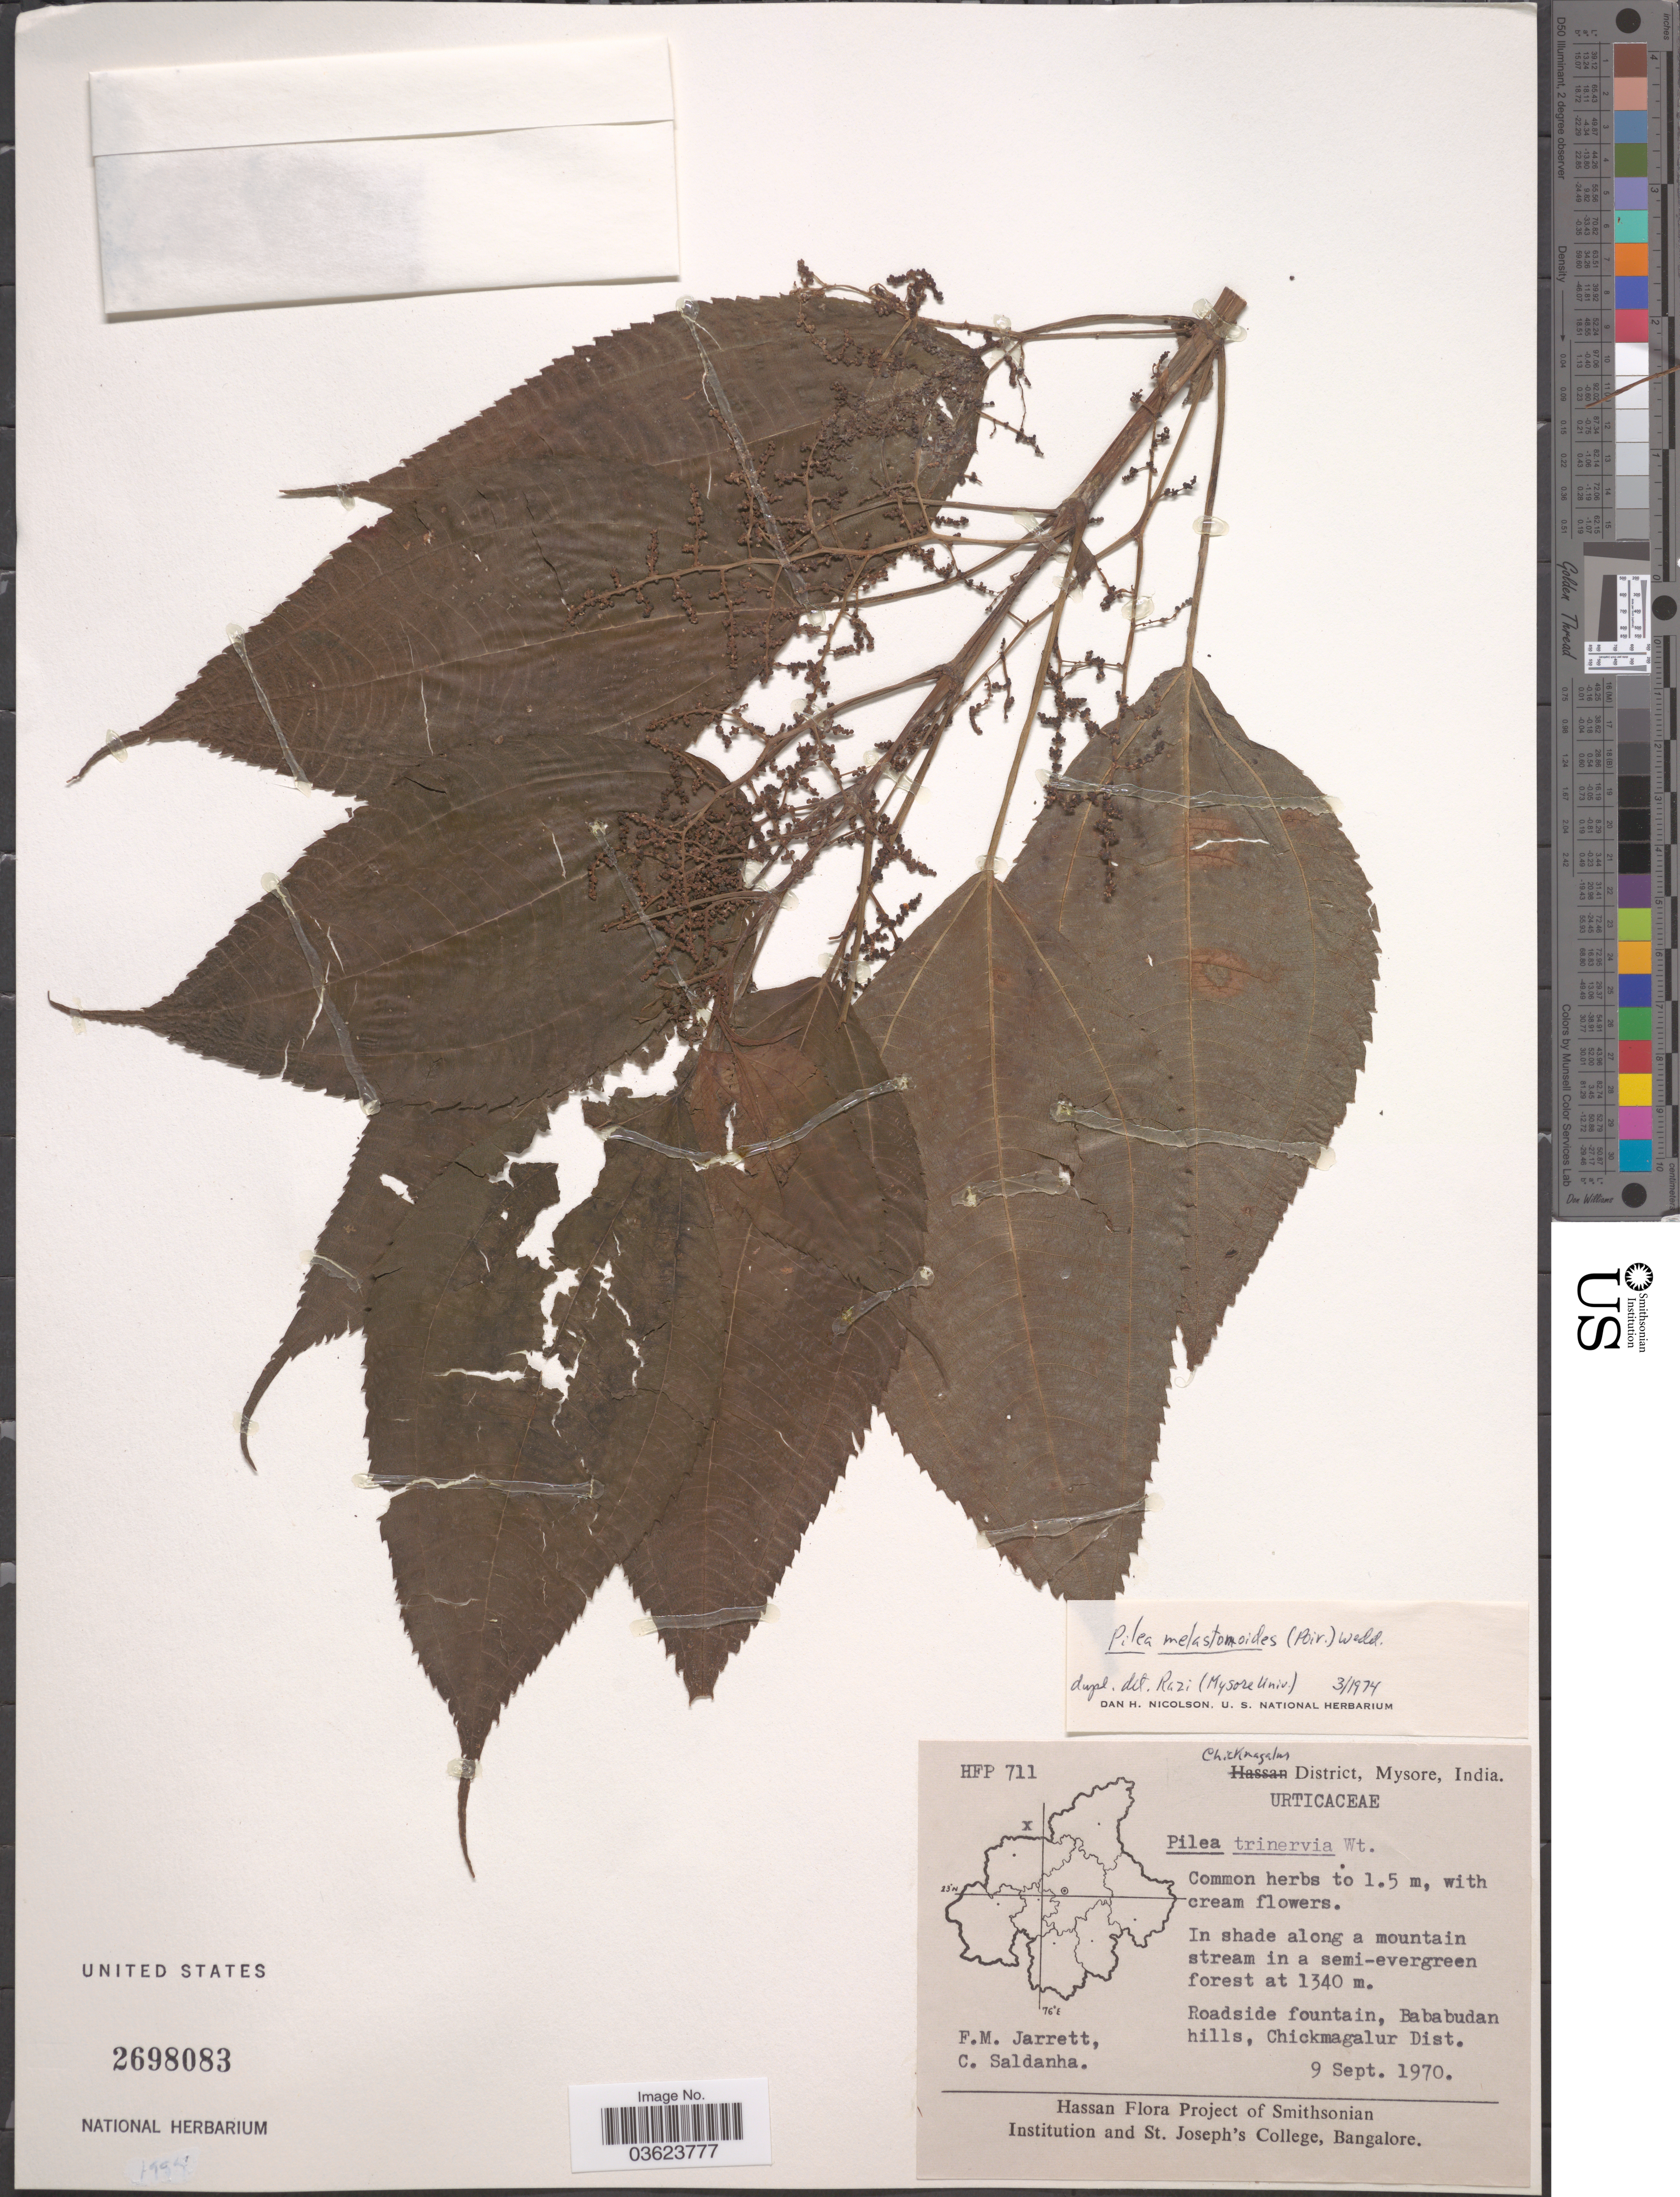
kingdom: Plantae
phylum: Tracheophyta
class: Magnoliopsida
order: Rosales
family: Urticaceae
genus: Pilea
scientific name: Pilea melastomoides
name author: (Spreng.) Urb.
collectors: F. M. Jarrett & C. Saldanha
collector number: HFP711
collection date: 1970-09-09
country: India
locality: Chickmagalur District, Mysore, India. Roadside fountain, Bababudan hills, Chicmagalur Dist.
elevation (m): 1340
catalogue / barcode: US 2698083